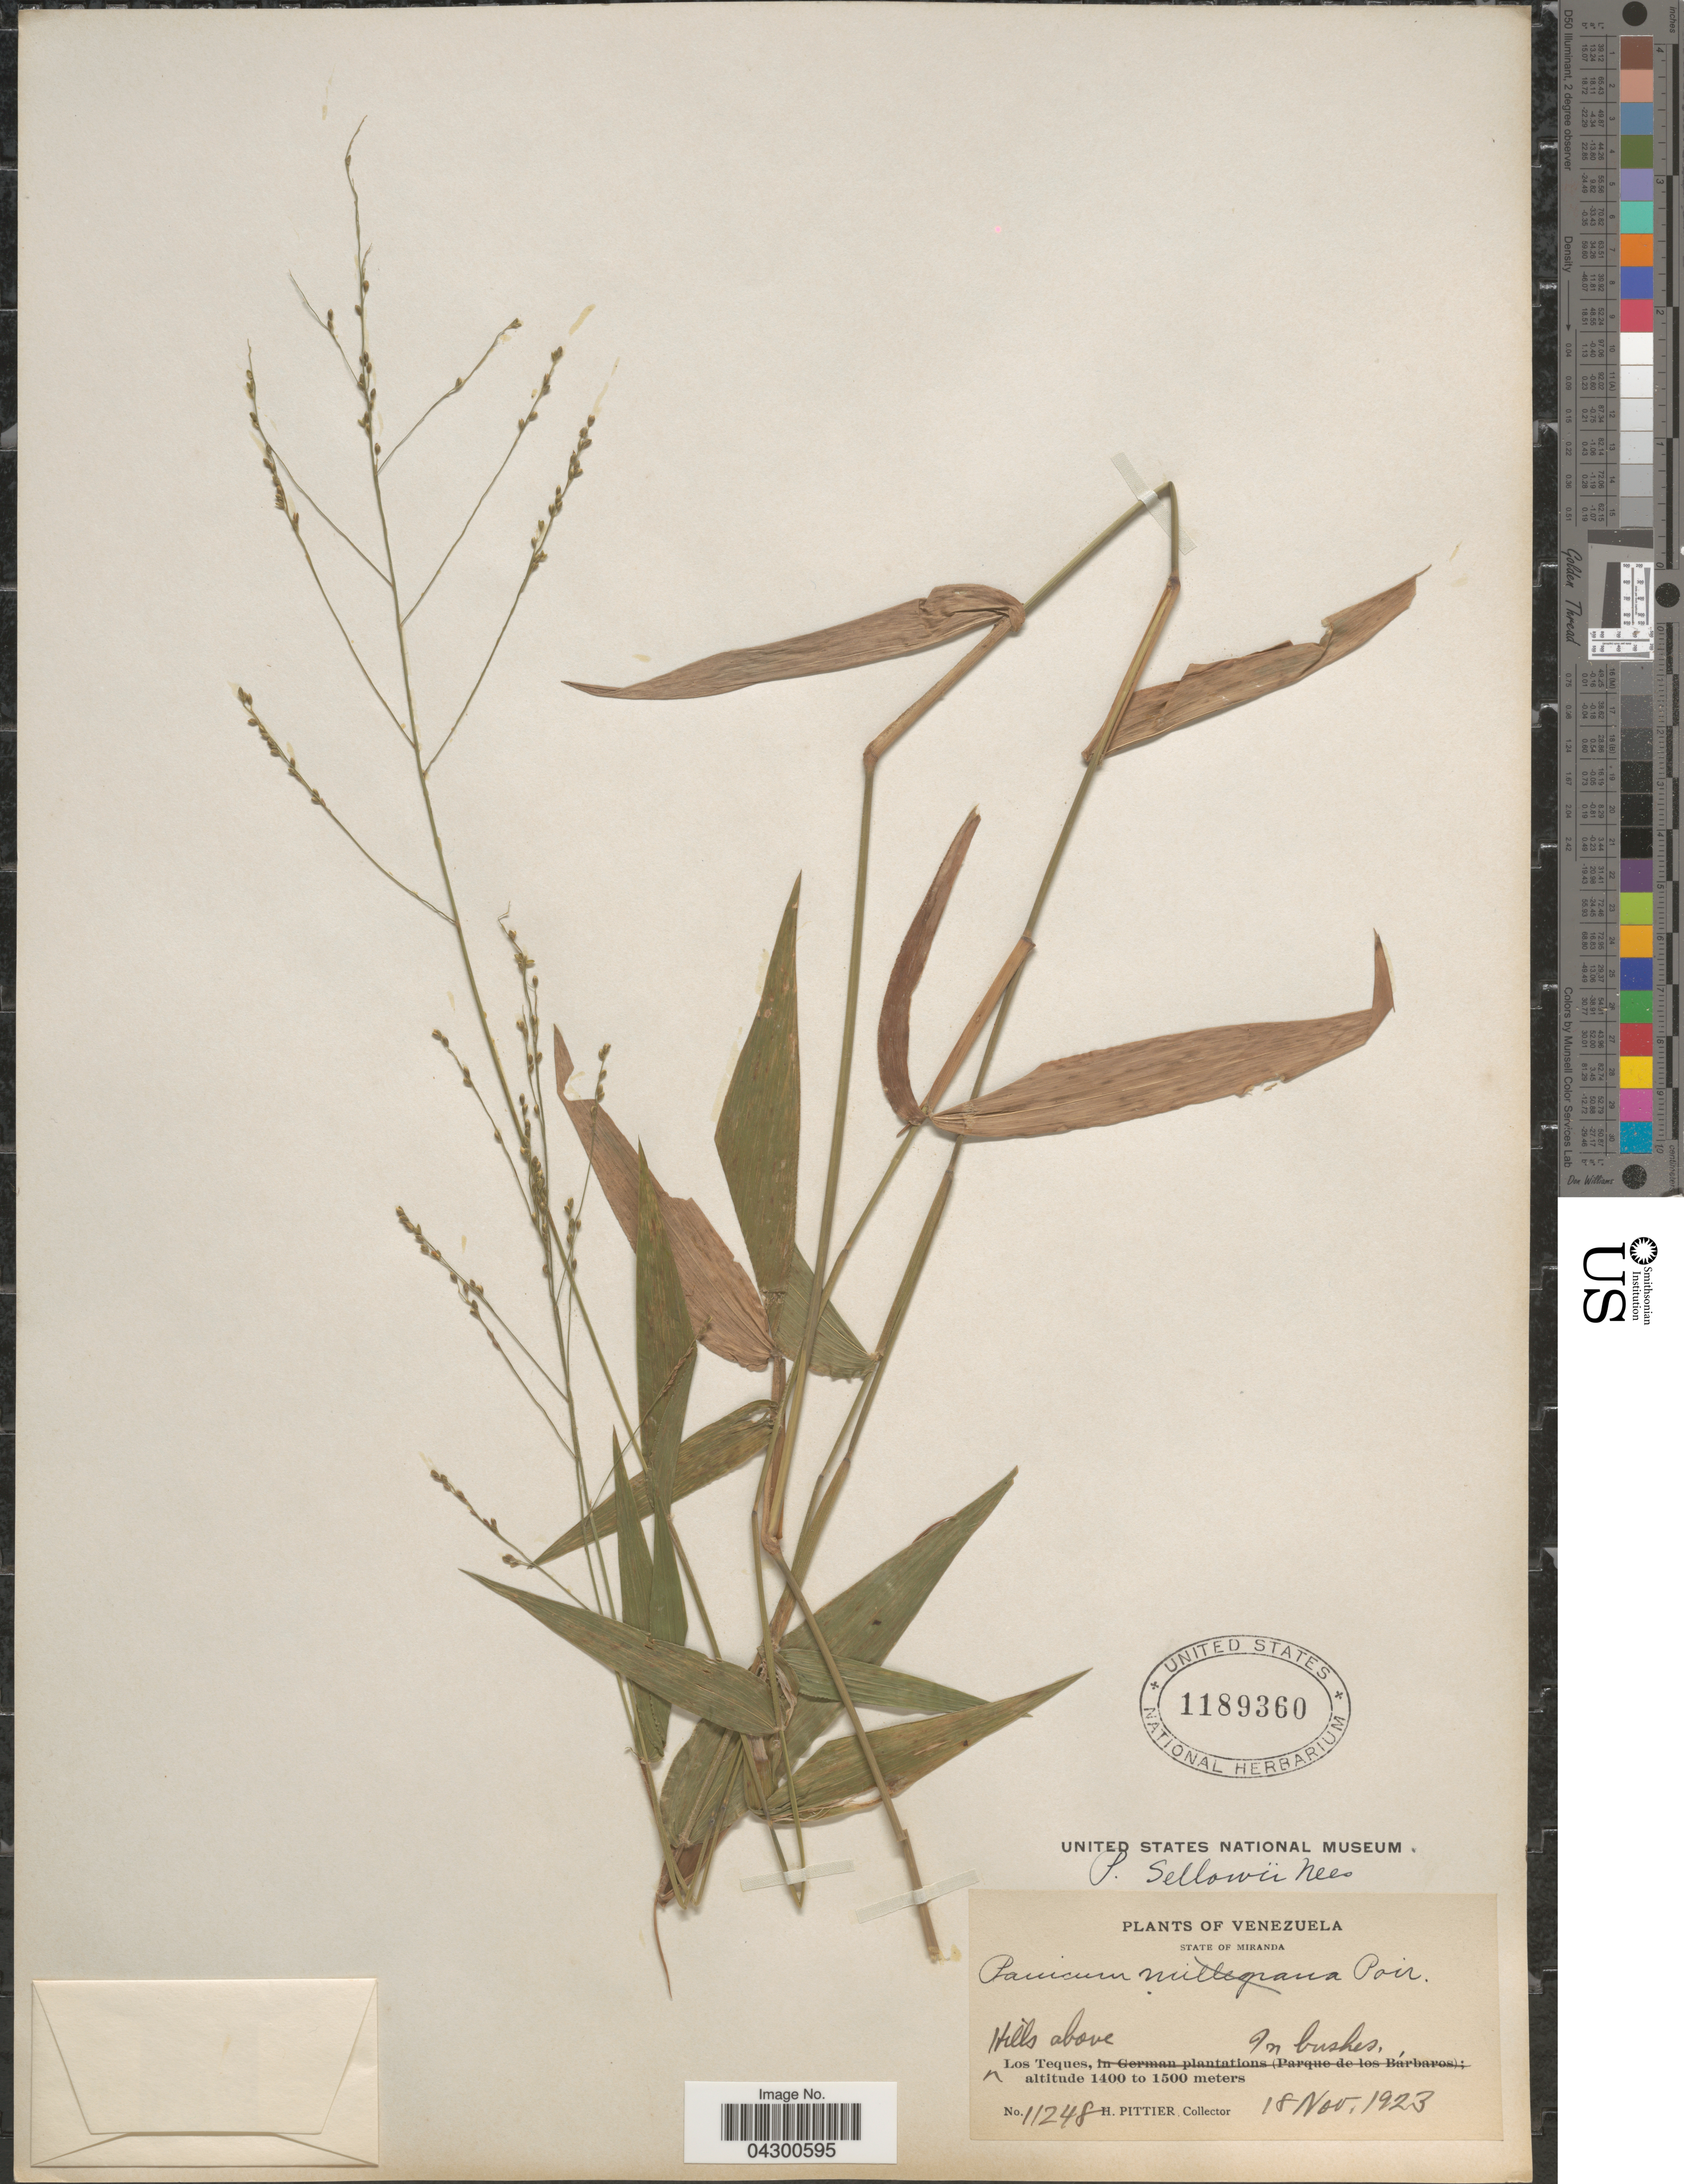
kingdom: Plantae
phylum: Tracheophyta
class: Liliopsida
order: Poales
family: Poaceae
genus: Panicum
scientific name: Panicum sellowii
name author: Nees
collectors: H. F. Pittier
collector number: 11248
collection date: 1923-11-18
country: Venezuela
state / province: Miranda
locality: State of Miranda. Hills above. Los Teques, in bushes.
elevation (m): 1400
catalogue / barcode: US 1189360